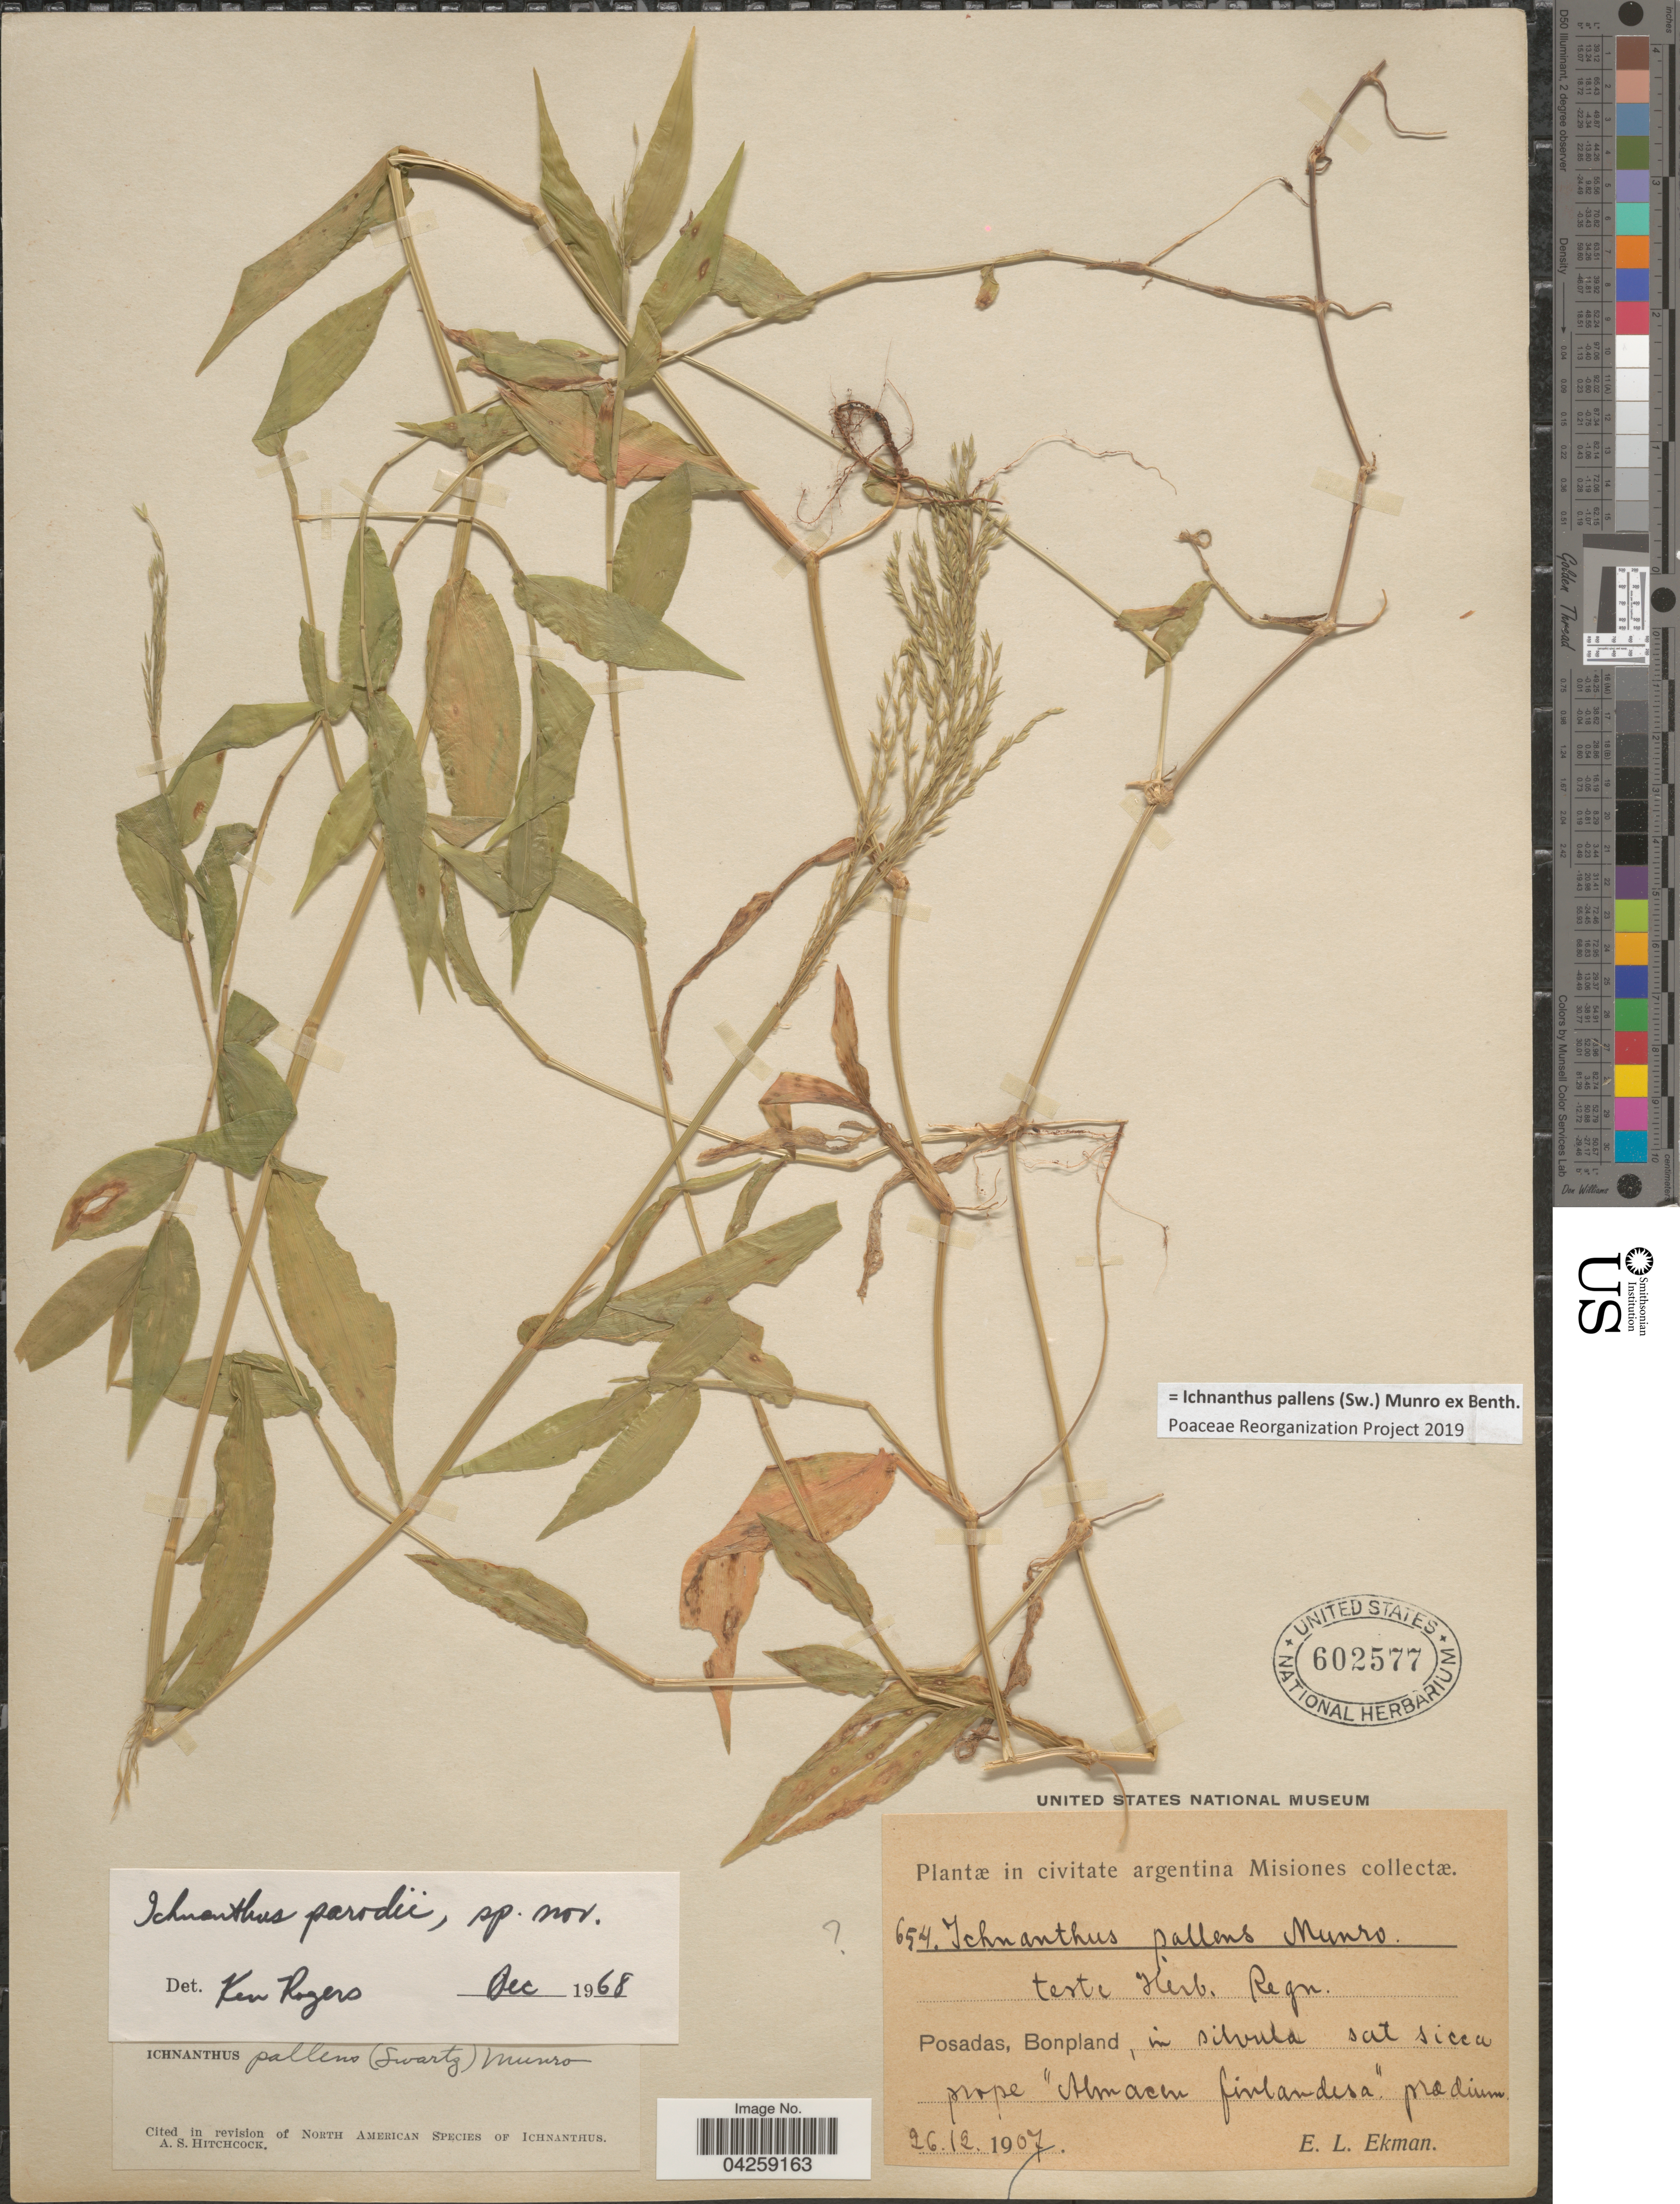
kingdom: Plantae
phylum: Tracheophyta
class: Liliopsida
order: Poales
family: Poaceae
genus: Ichnanthus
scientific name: Ichnanthus pallens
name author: (Sw.) Munro ex Benth.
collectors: E. L. Ekman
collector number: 654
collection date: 1907-12-26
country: Argentina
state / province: Misiones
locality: Posadas, Bonpland, in silvula sat sicca prope "Almaccu finlandesa".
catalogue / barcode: US 602577